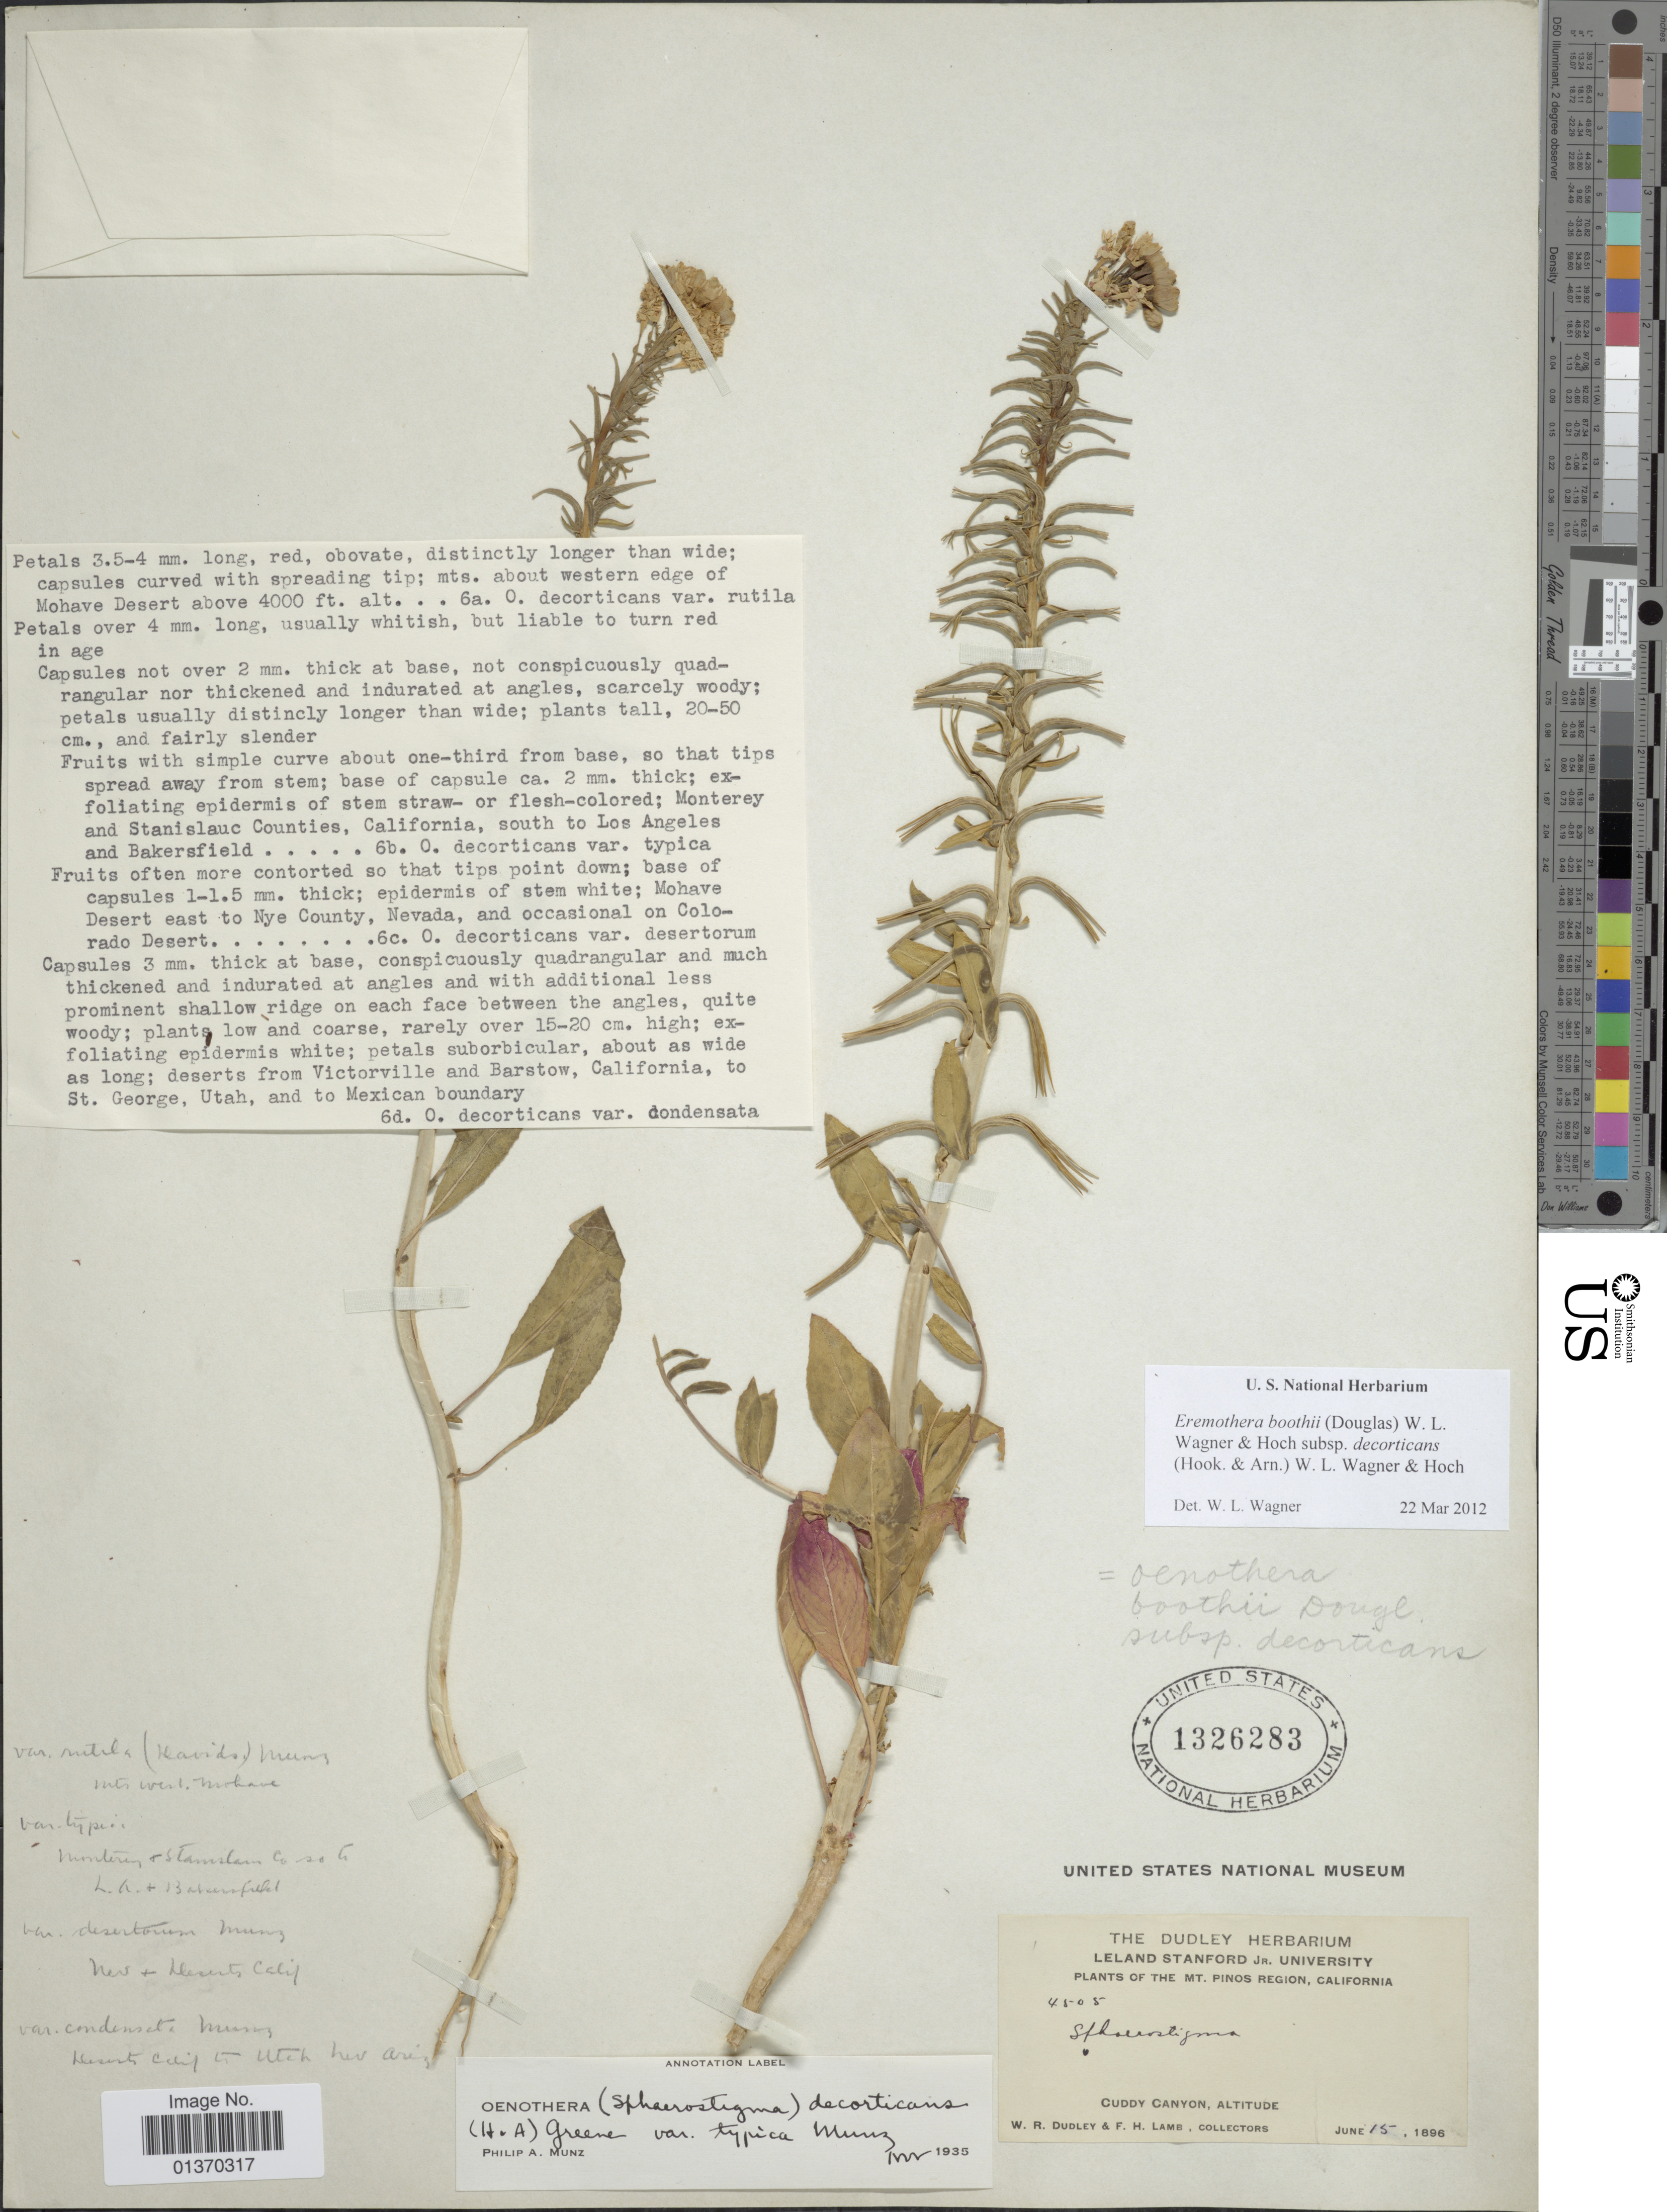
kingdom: Plantae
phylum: Tracheophyta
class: Magnoliopsida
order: Myrtales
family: Onagraceae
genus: Eremothera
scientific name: Eremothera boothii subsp. decorticans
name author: (Hook. & Arn.) W.L. Wagner & Hoch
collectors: W. Dudley & F. H. Lamb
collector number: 4505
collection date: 1896-06-15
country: United States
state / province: California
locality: Mt. Pinos Region, Cuddy Canyon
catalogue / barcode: US 1326283